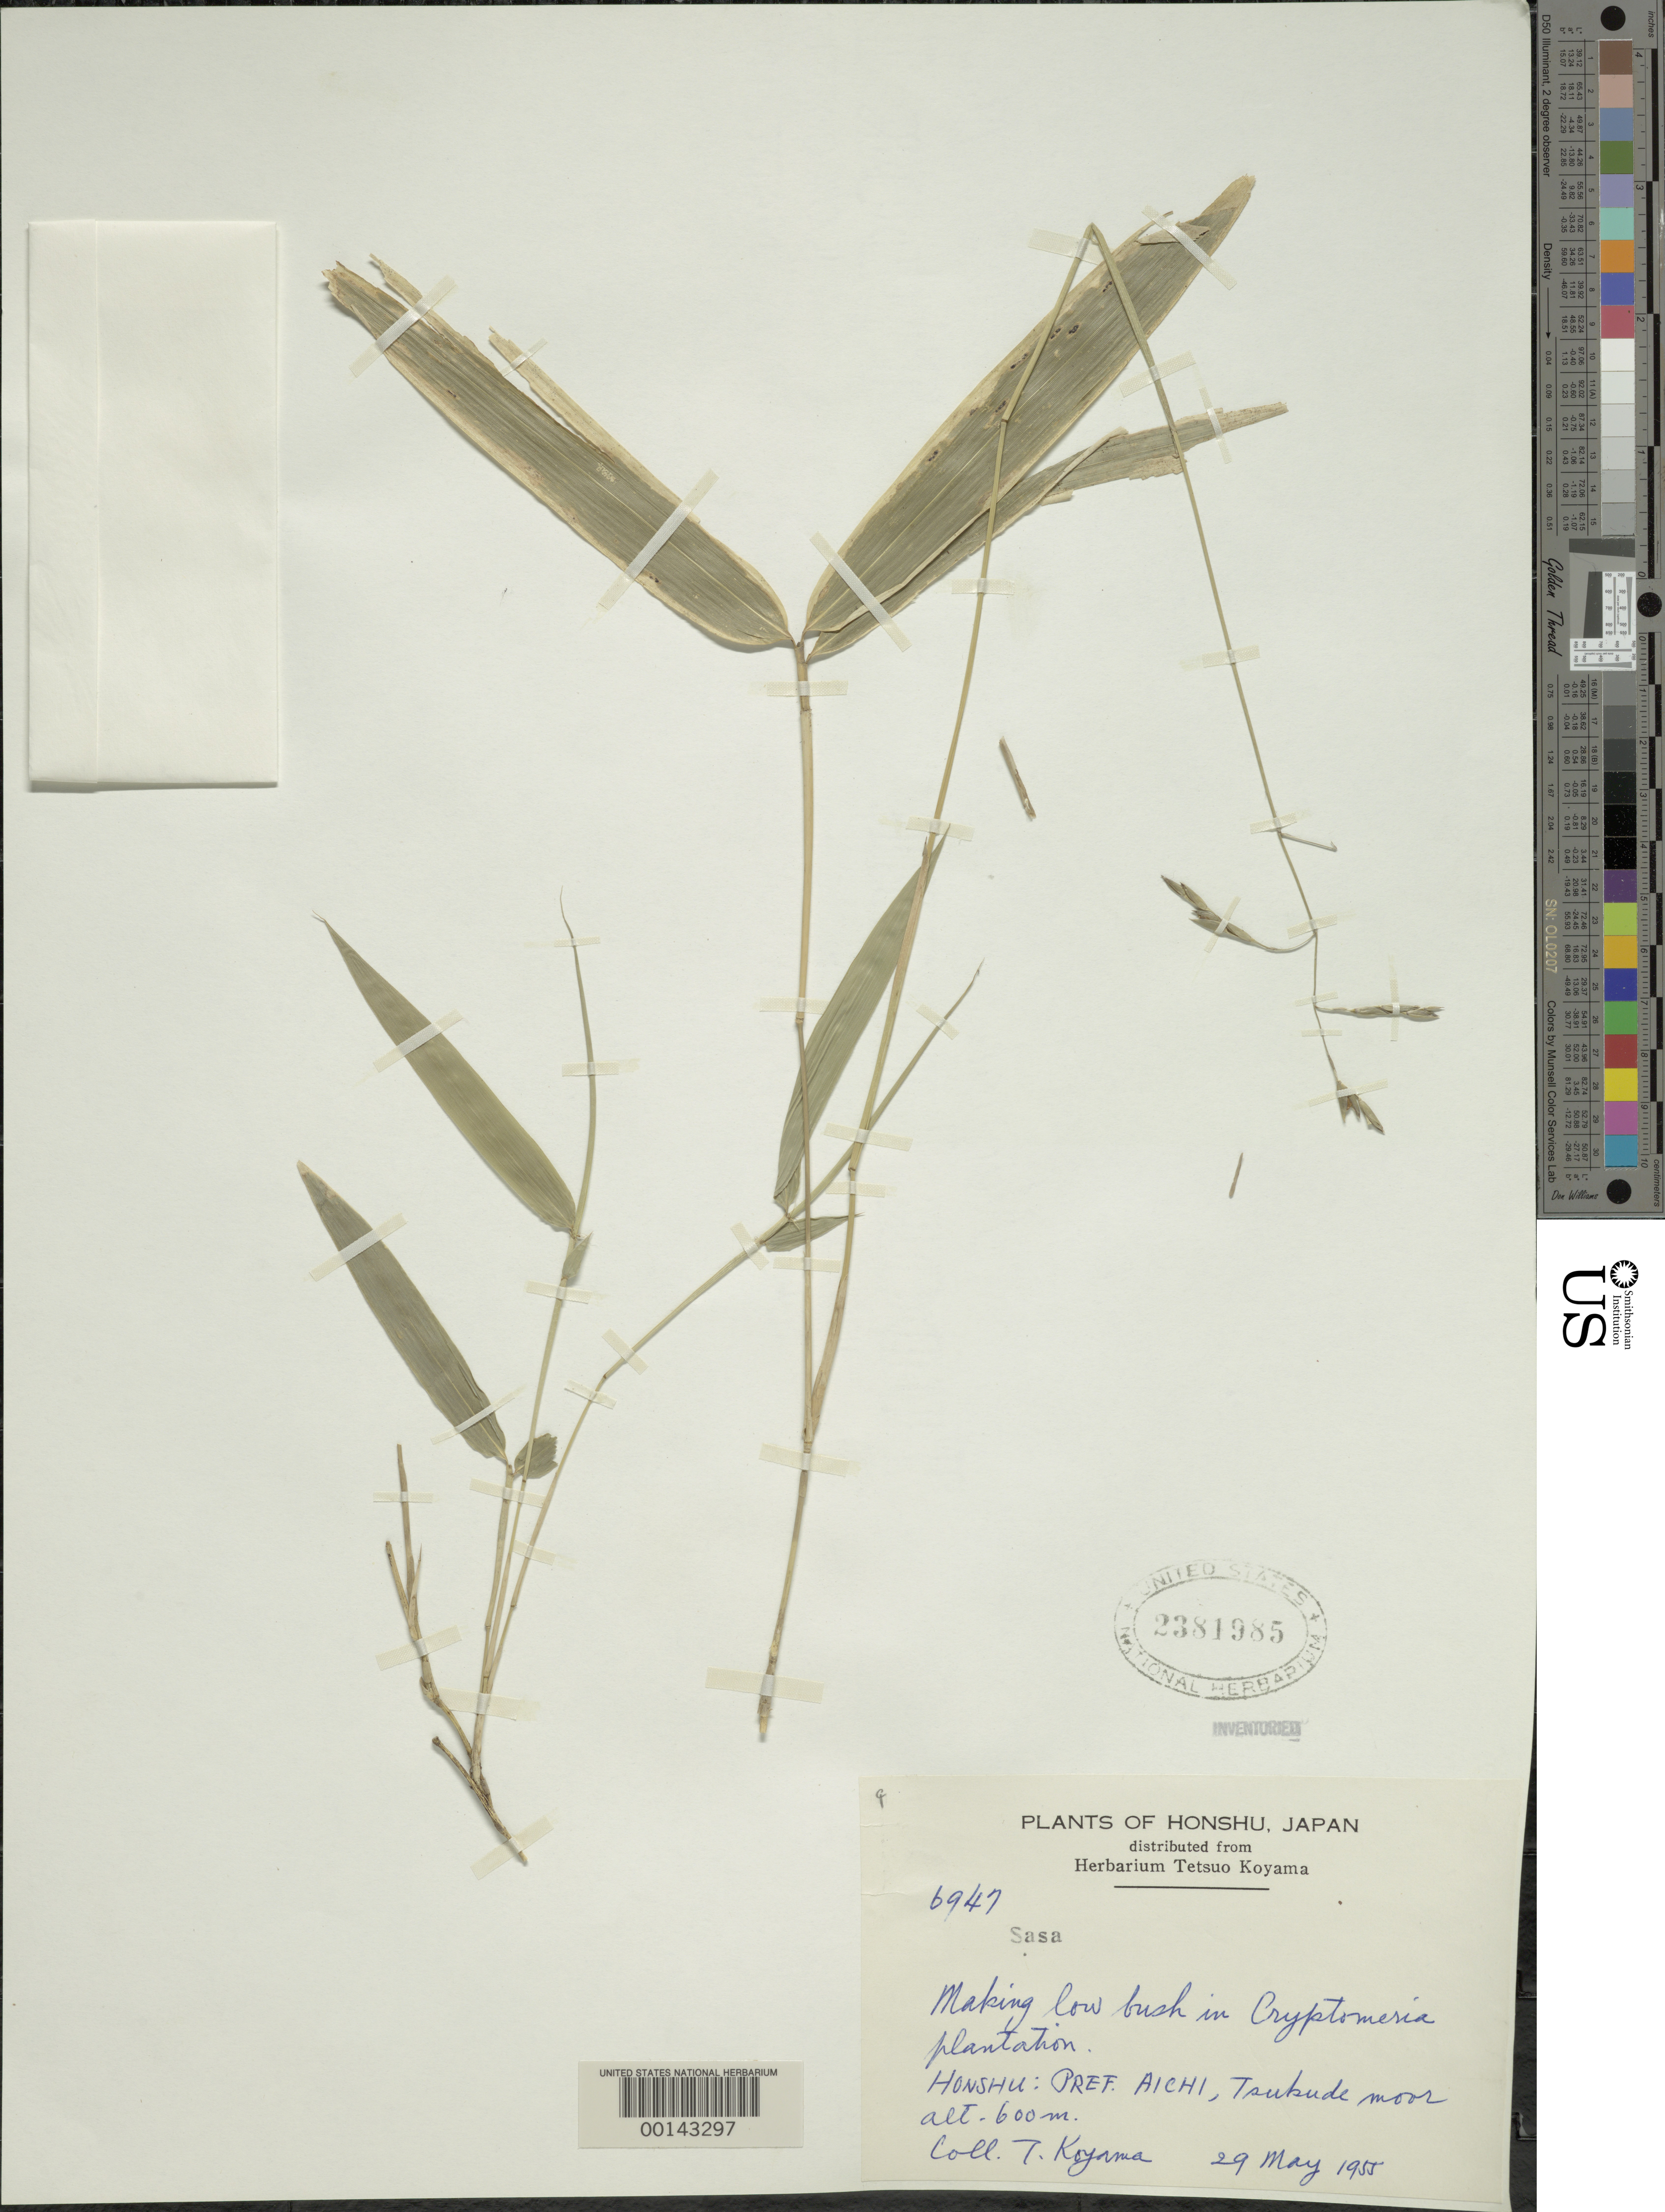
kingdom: Plantae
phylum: Tracheophyta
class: Liliopsida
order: Poales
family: Poaceae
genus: Sasa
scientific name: Sasa sp.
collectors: T. Koyama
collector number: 6947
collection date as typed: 29 May 1955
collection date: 1955-05-29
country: Japan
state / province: Aiti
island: Honshu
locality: Tsukude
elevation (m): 600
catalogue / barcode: US 2381985